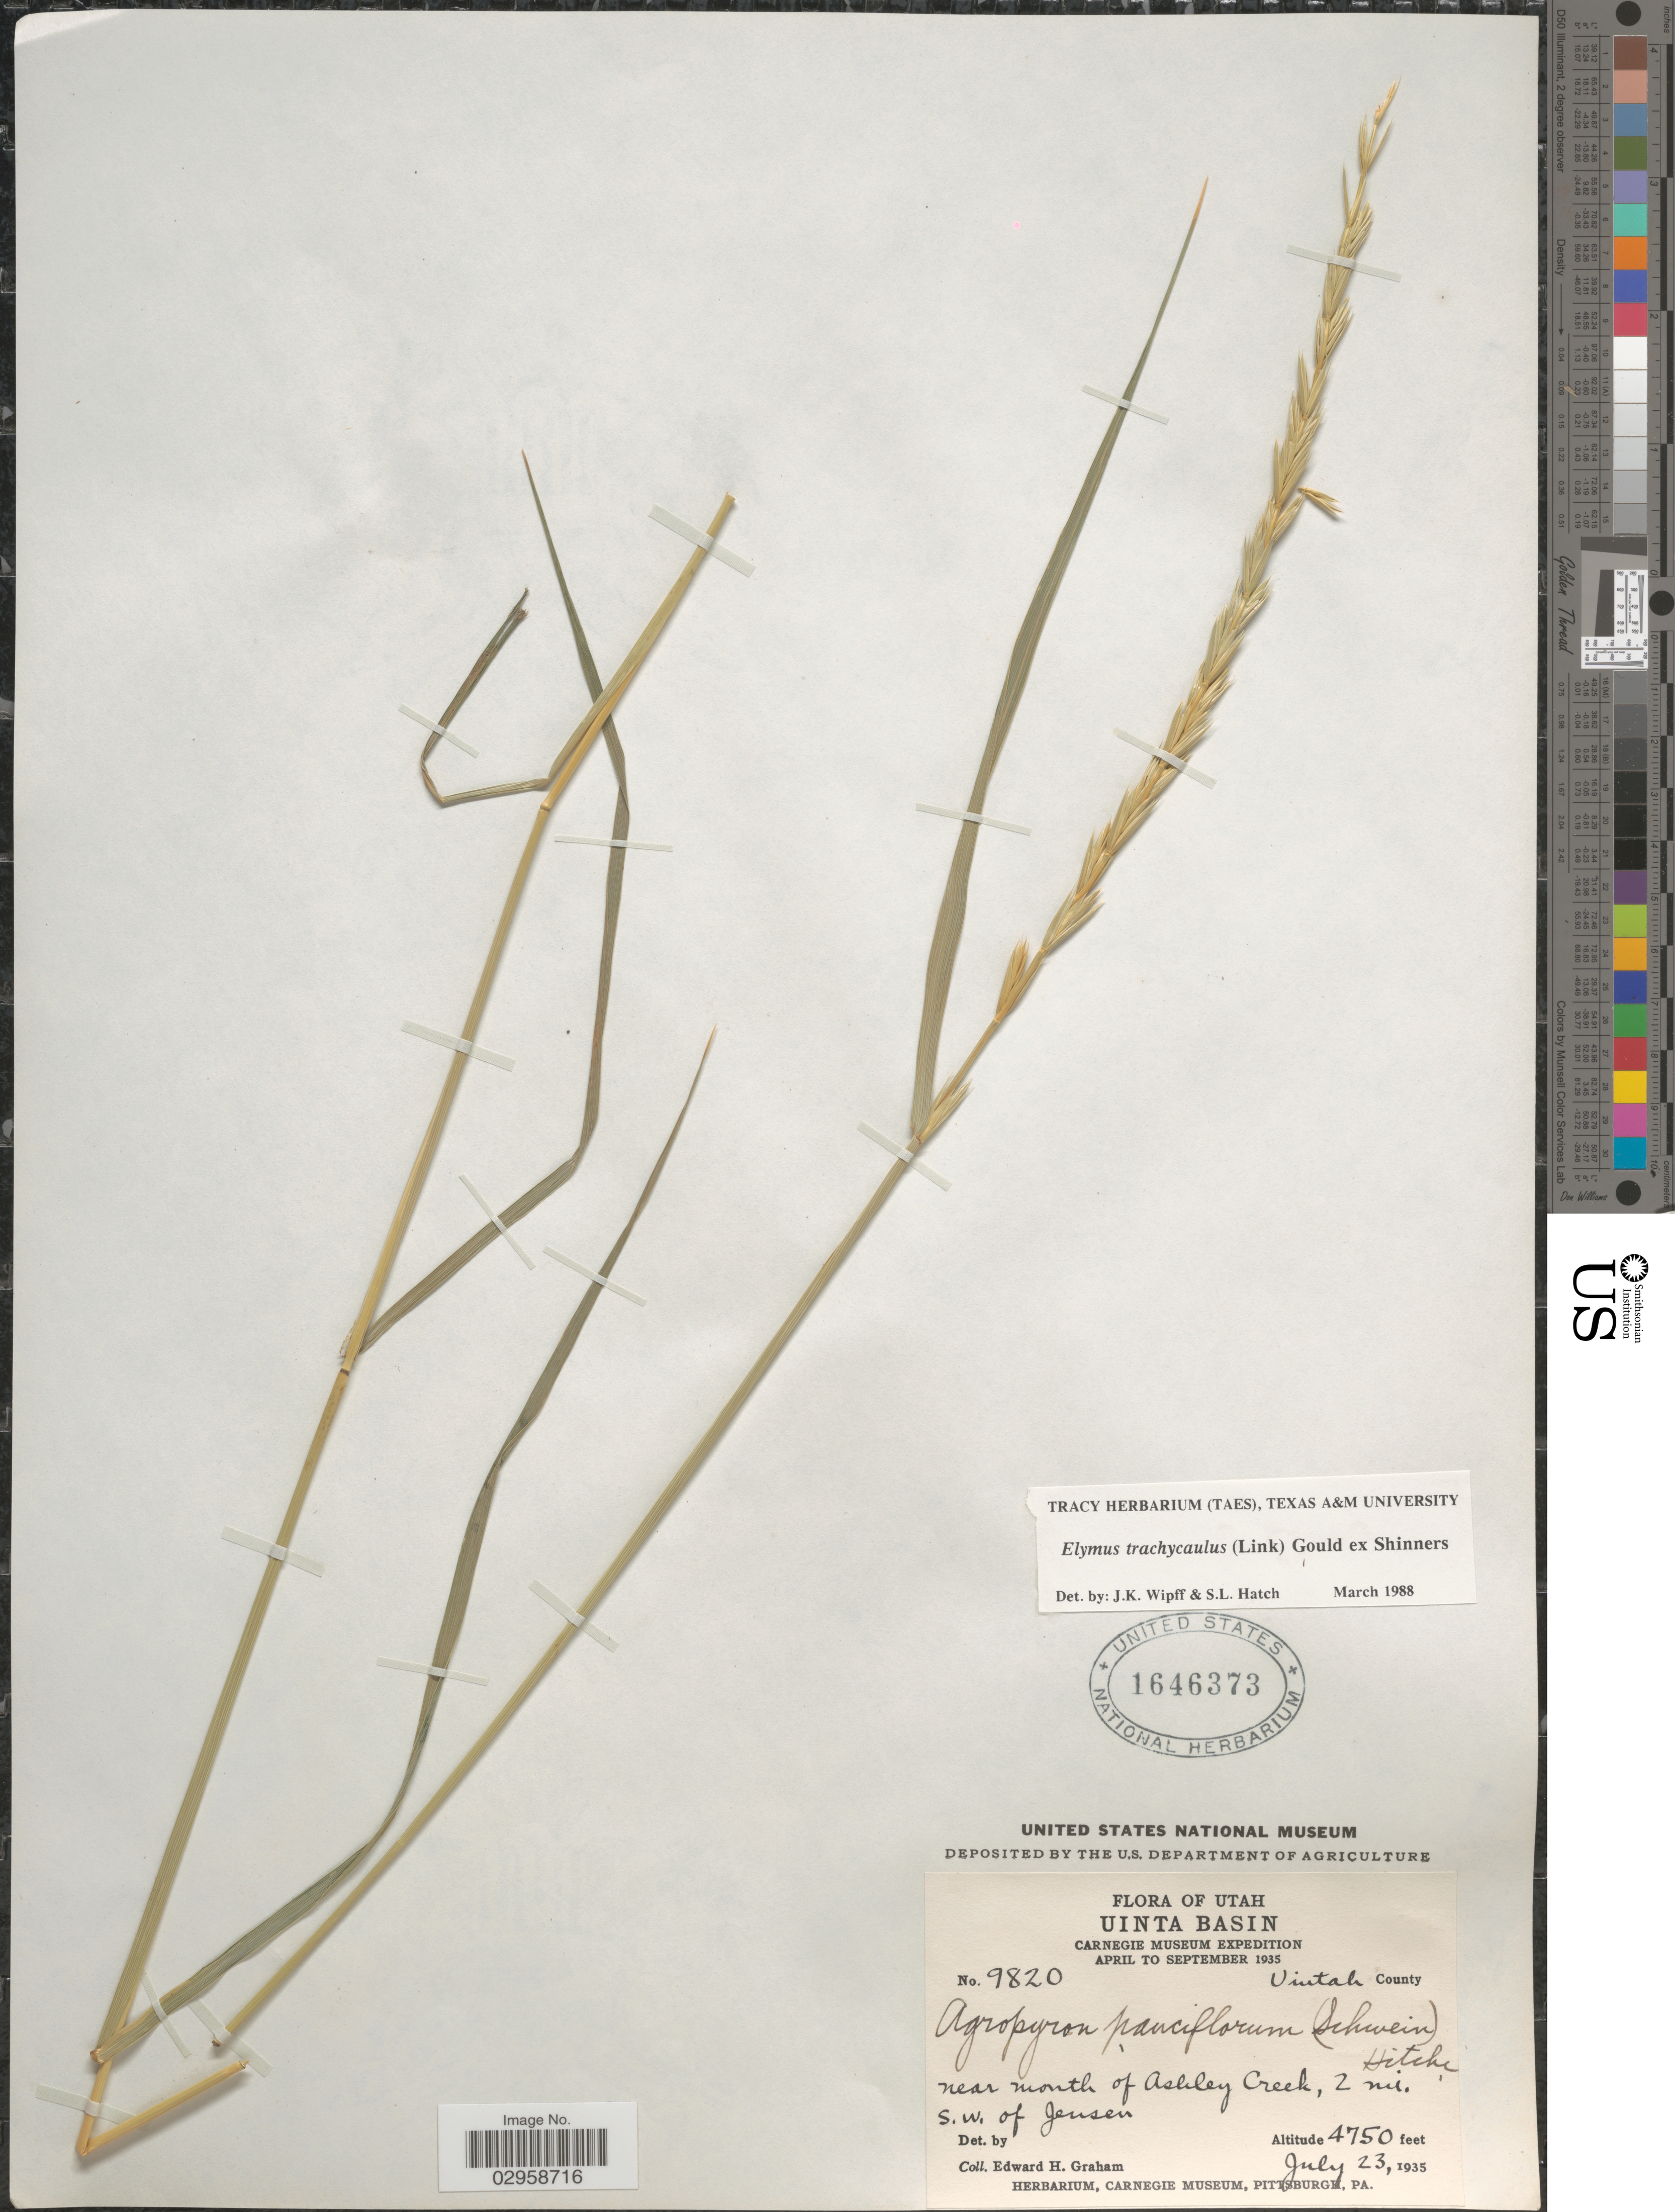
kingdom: Plantae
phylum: Tracheophyta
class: Liliopsida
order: Poales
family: Poaceae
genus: Elymus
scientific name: Elymus trachycaulus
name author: (Link) Gould ex Shinners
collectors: E. H. Graham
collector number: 9820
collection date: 1935-07-23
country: United States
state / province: Utah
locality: Uinta Basin. Carnegie Museum Expedition April to September 1935. Uintah County. Near mouth of Ashley Creek, 2 mi. s.w. of Jensen.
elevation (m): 1448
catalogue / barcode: US 1646373